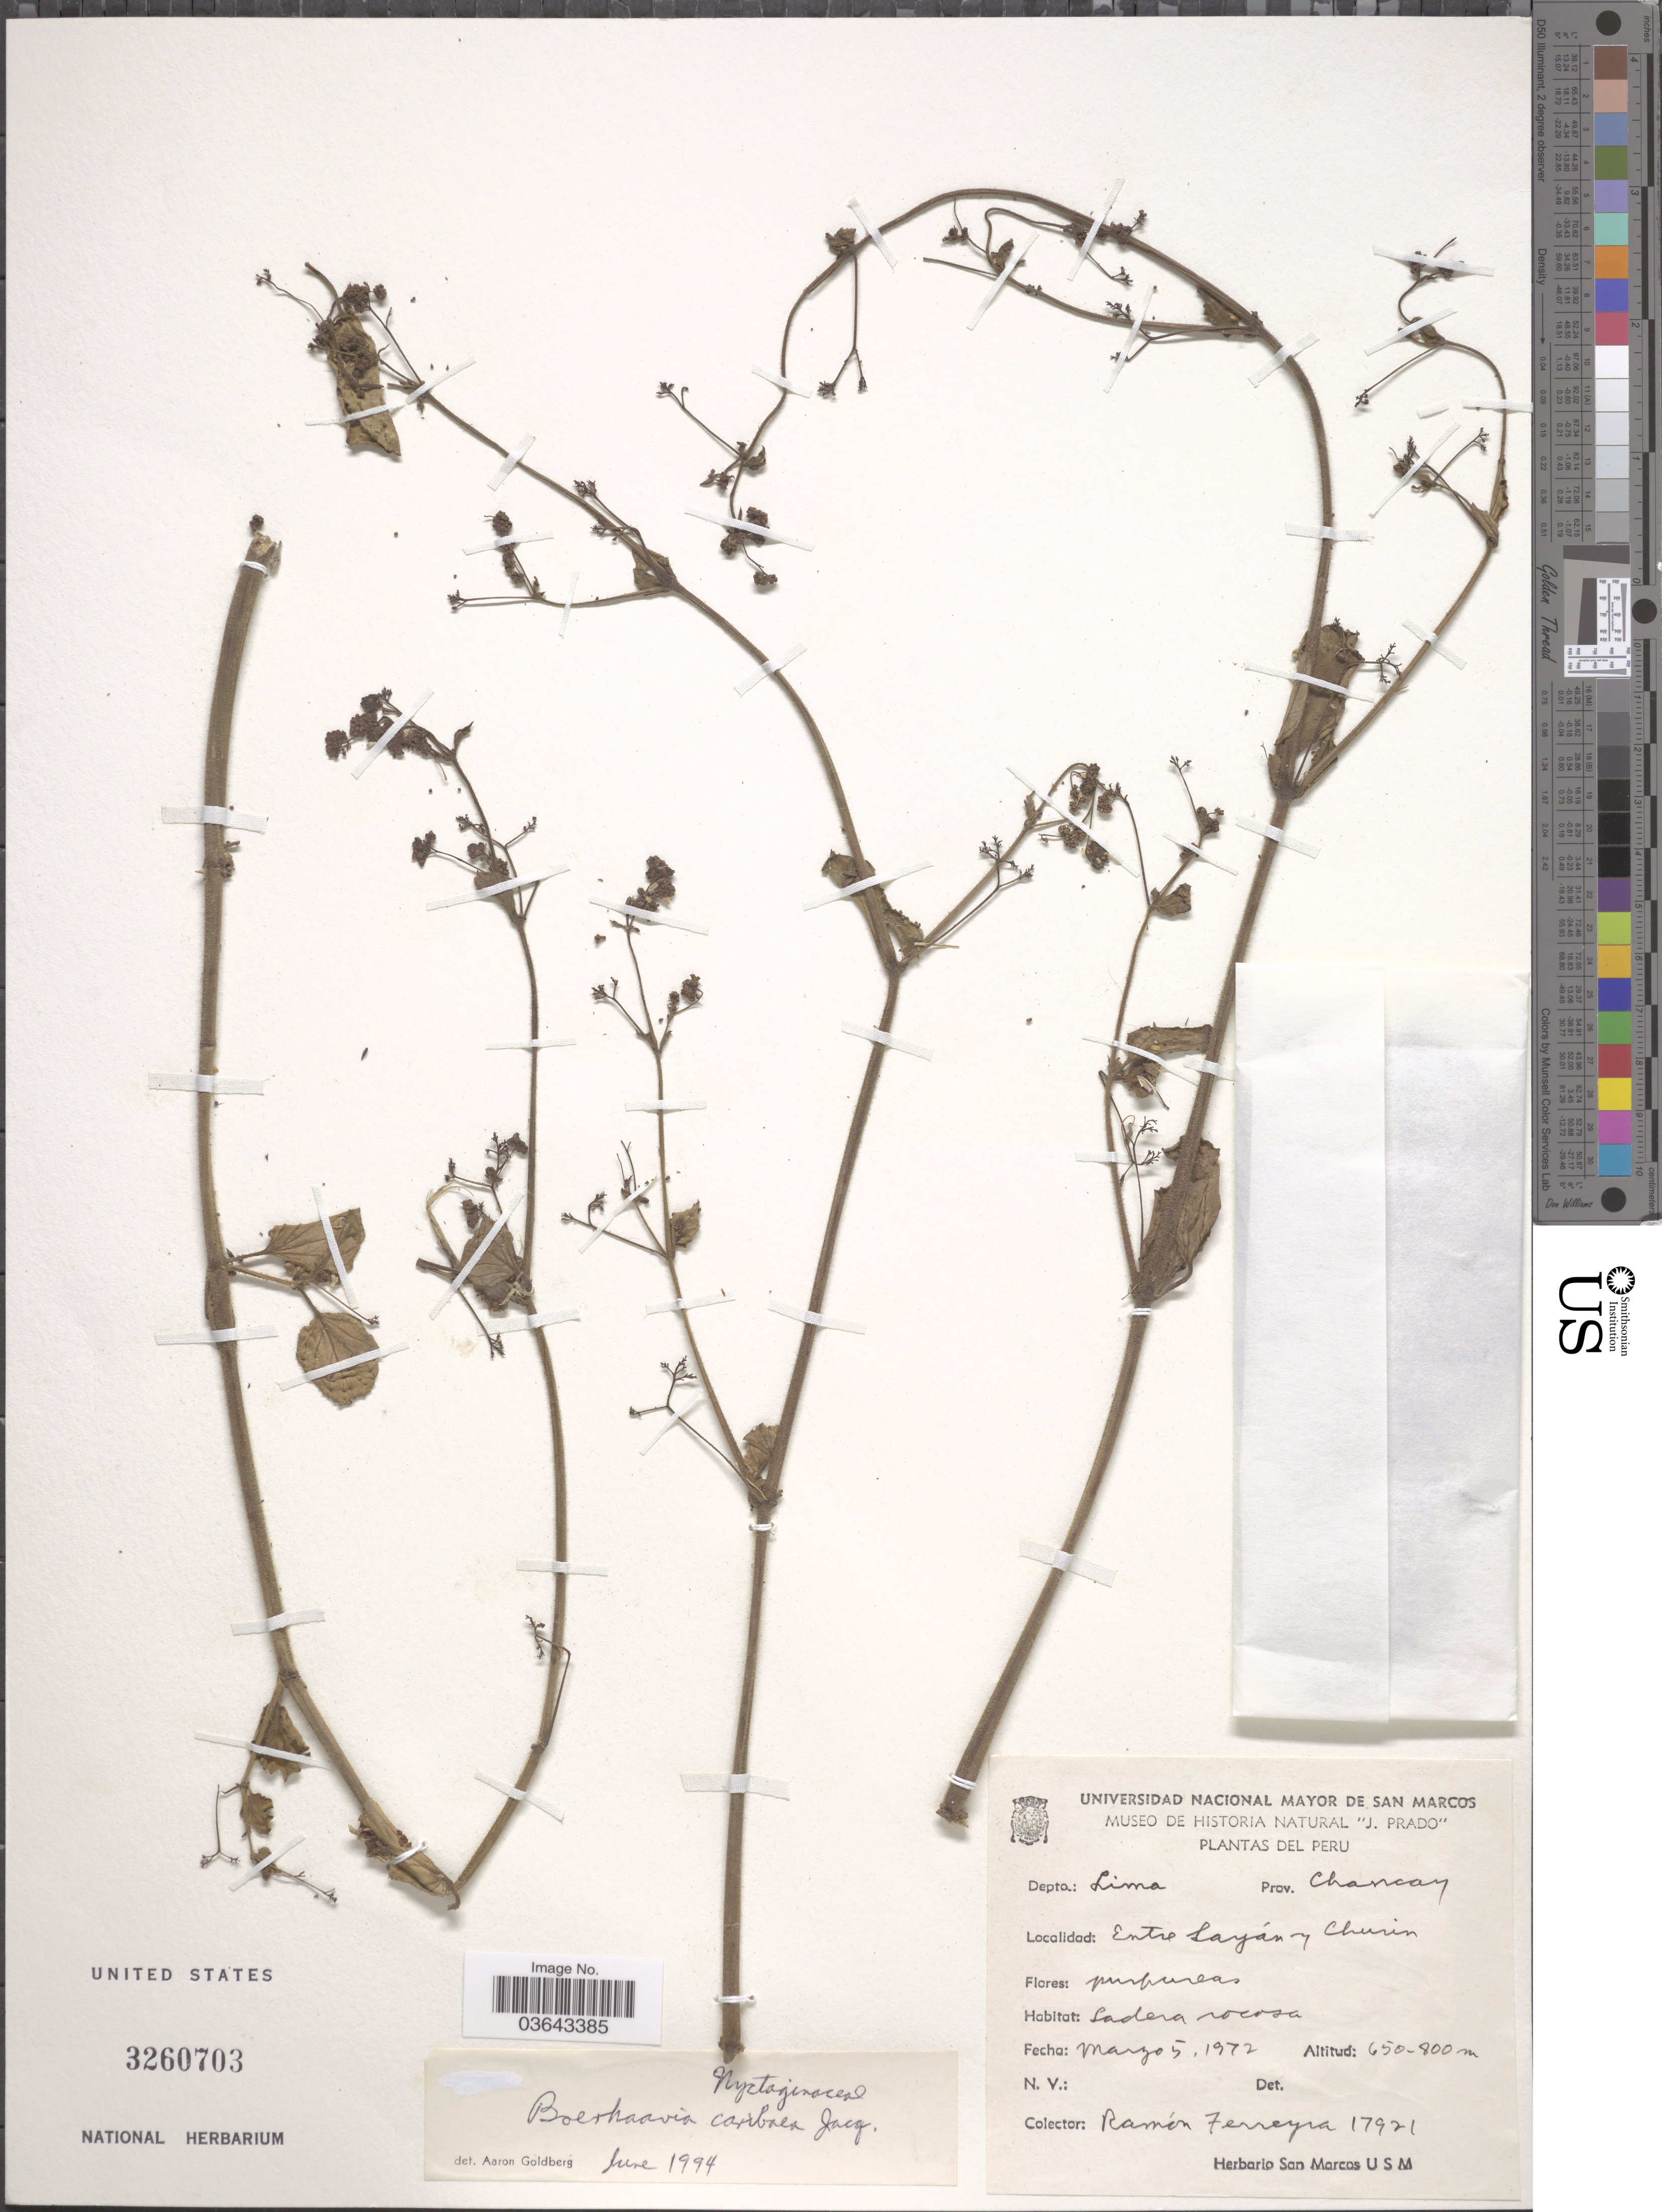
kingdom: Plantae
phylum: Tracheophyta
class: Magnoliopsida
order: Caryophyllales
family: Nyctaginaceae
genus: Boerhavia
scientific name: Boerhavia diffusa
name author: L.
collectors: R. A. Ferreyra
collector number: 17921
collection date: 1972-03-05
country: Peru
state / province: Lima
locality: Depto.: Lima. Prov. Chancay. Entre Layán y Churin.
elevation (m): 650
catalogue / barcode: US 3260703